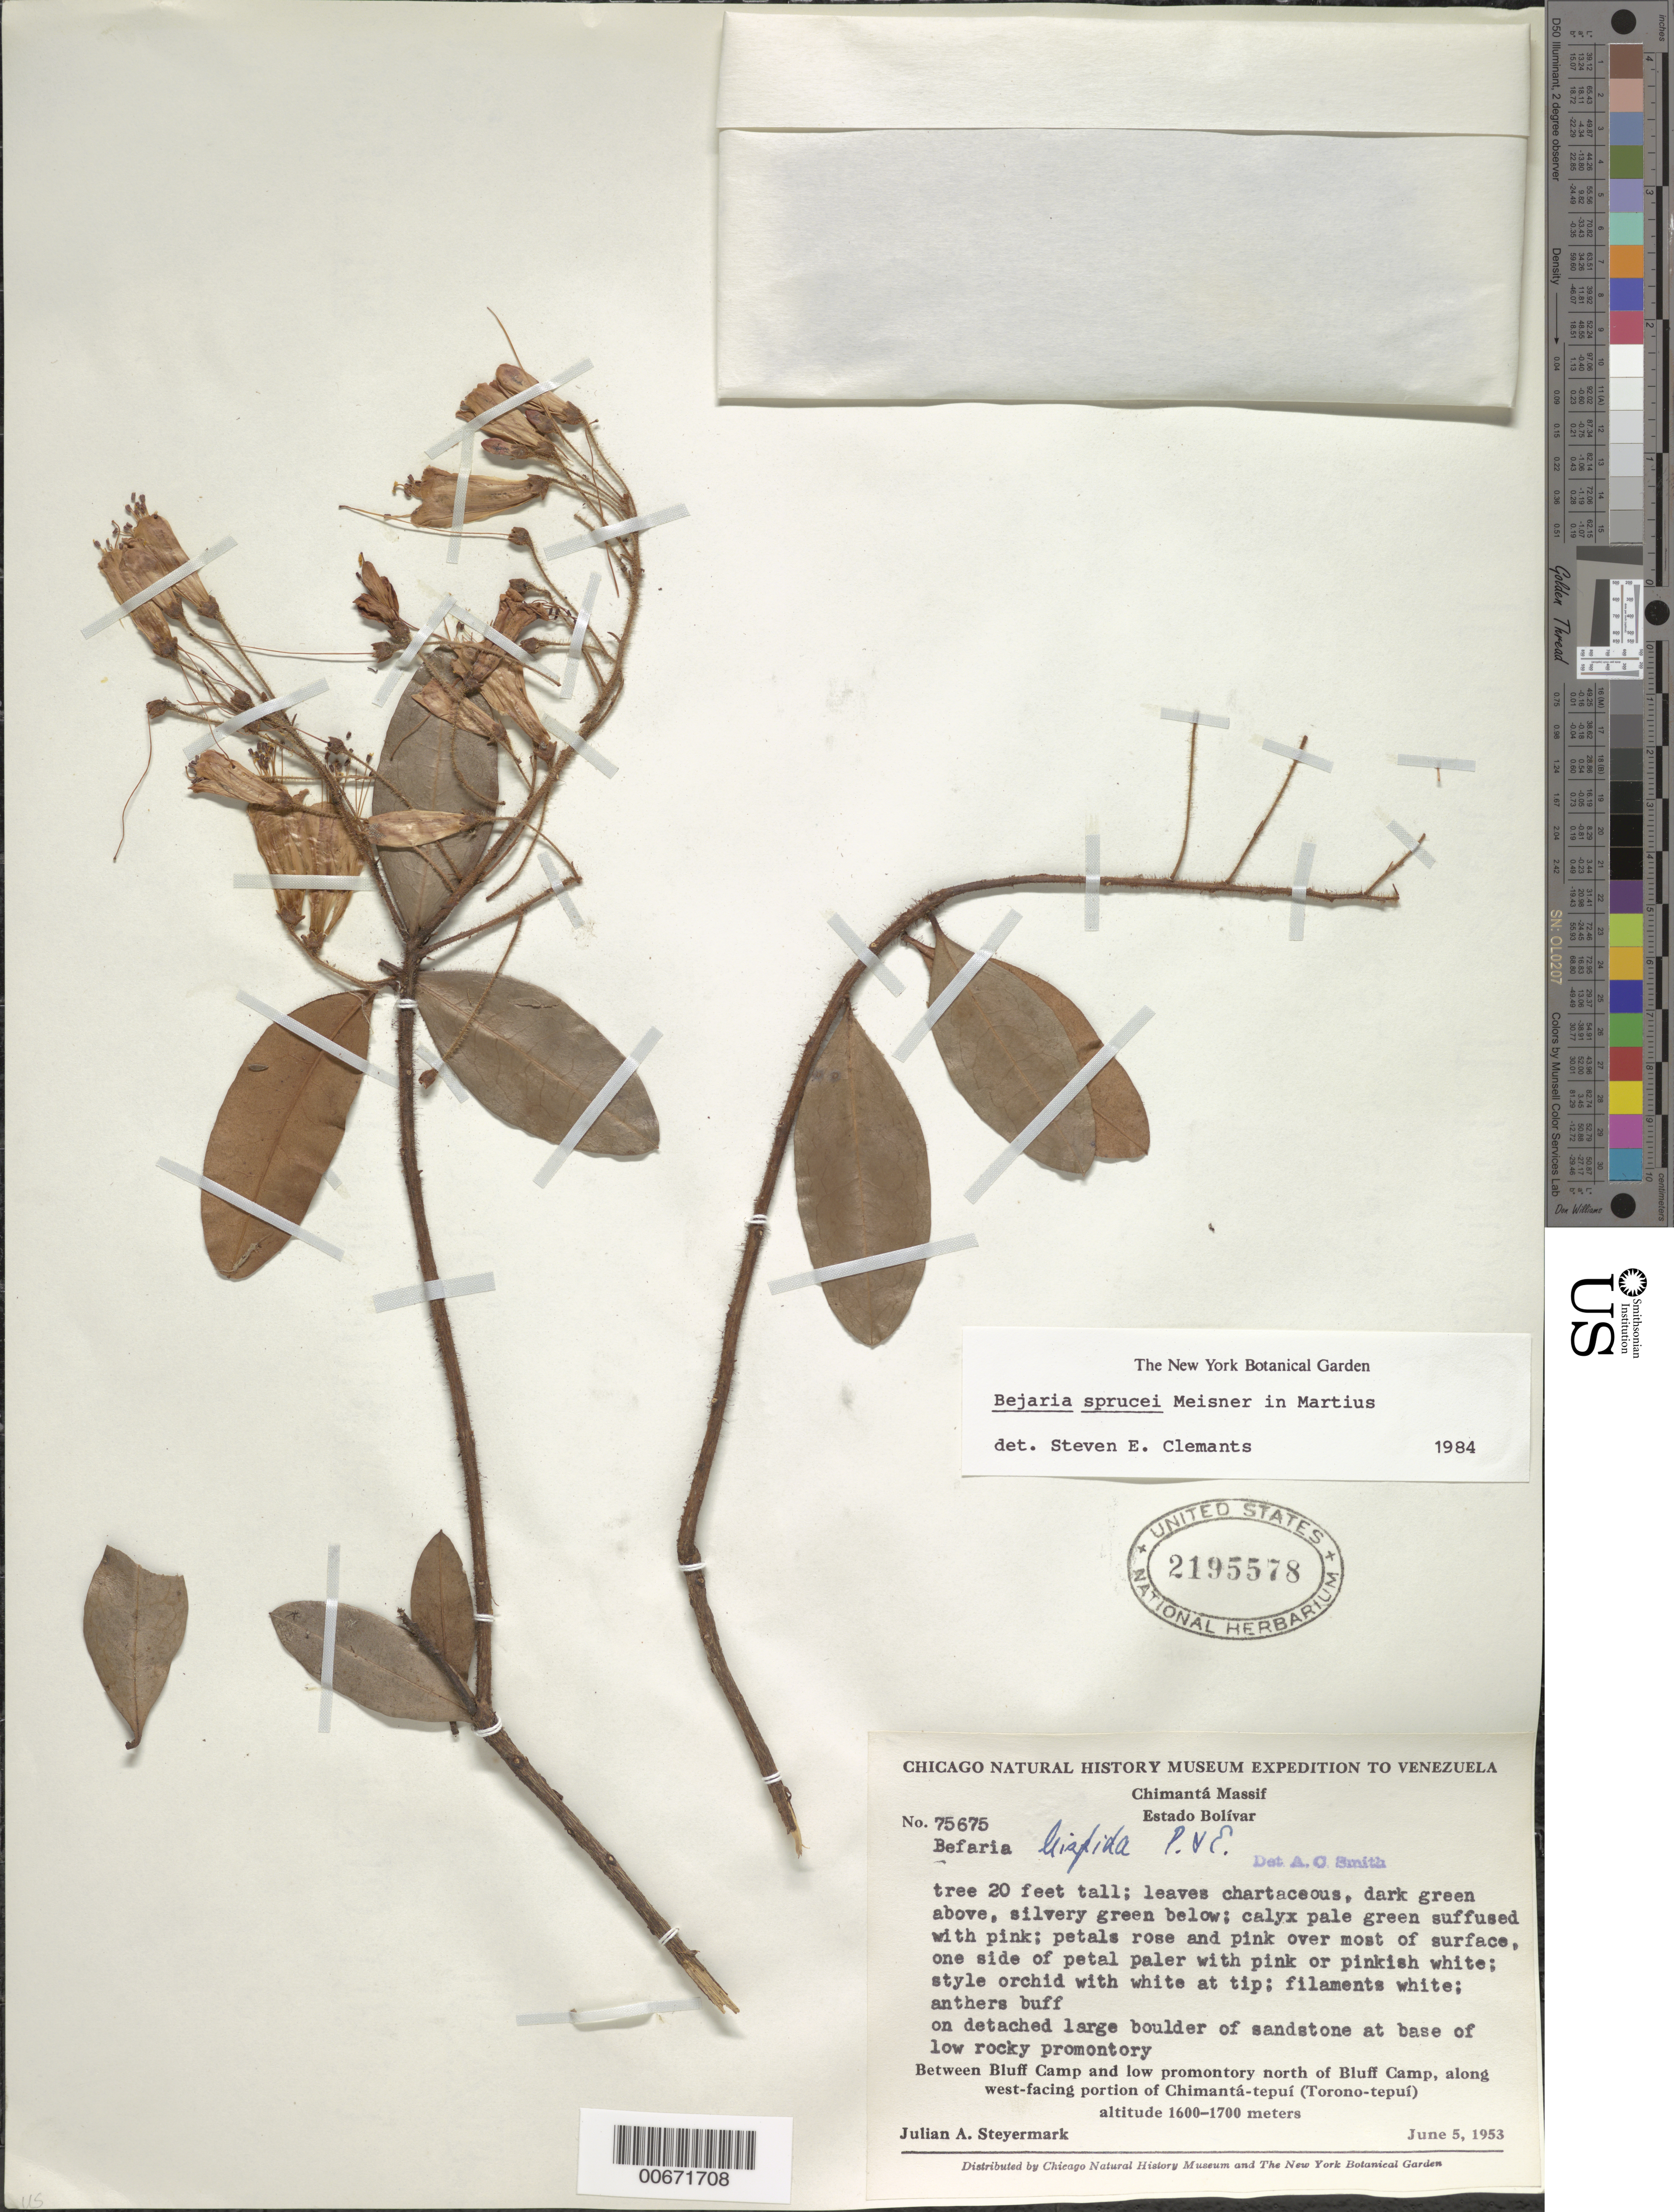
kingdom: Plantae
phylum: Tracheophyta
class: Magnoliopsida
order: Ericales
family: Ericaceae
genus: Bejaria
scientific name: Bejaria sprucei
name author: Meisn.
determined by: Clemants, S. E.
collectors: J. Steyermark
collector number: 75675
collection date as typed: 5-Jun-53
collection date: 1953-06-05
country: Venezuela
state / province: Bolívar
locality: Chimantá-tepuí (Torono-tepuí), Bluff Camp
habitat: On detached large boulder of sandstone at base of low rocky promontory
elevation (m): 1600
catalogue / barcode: US 2195578